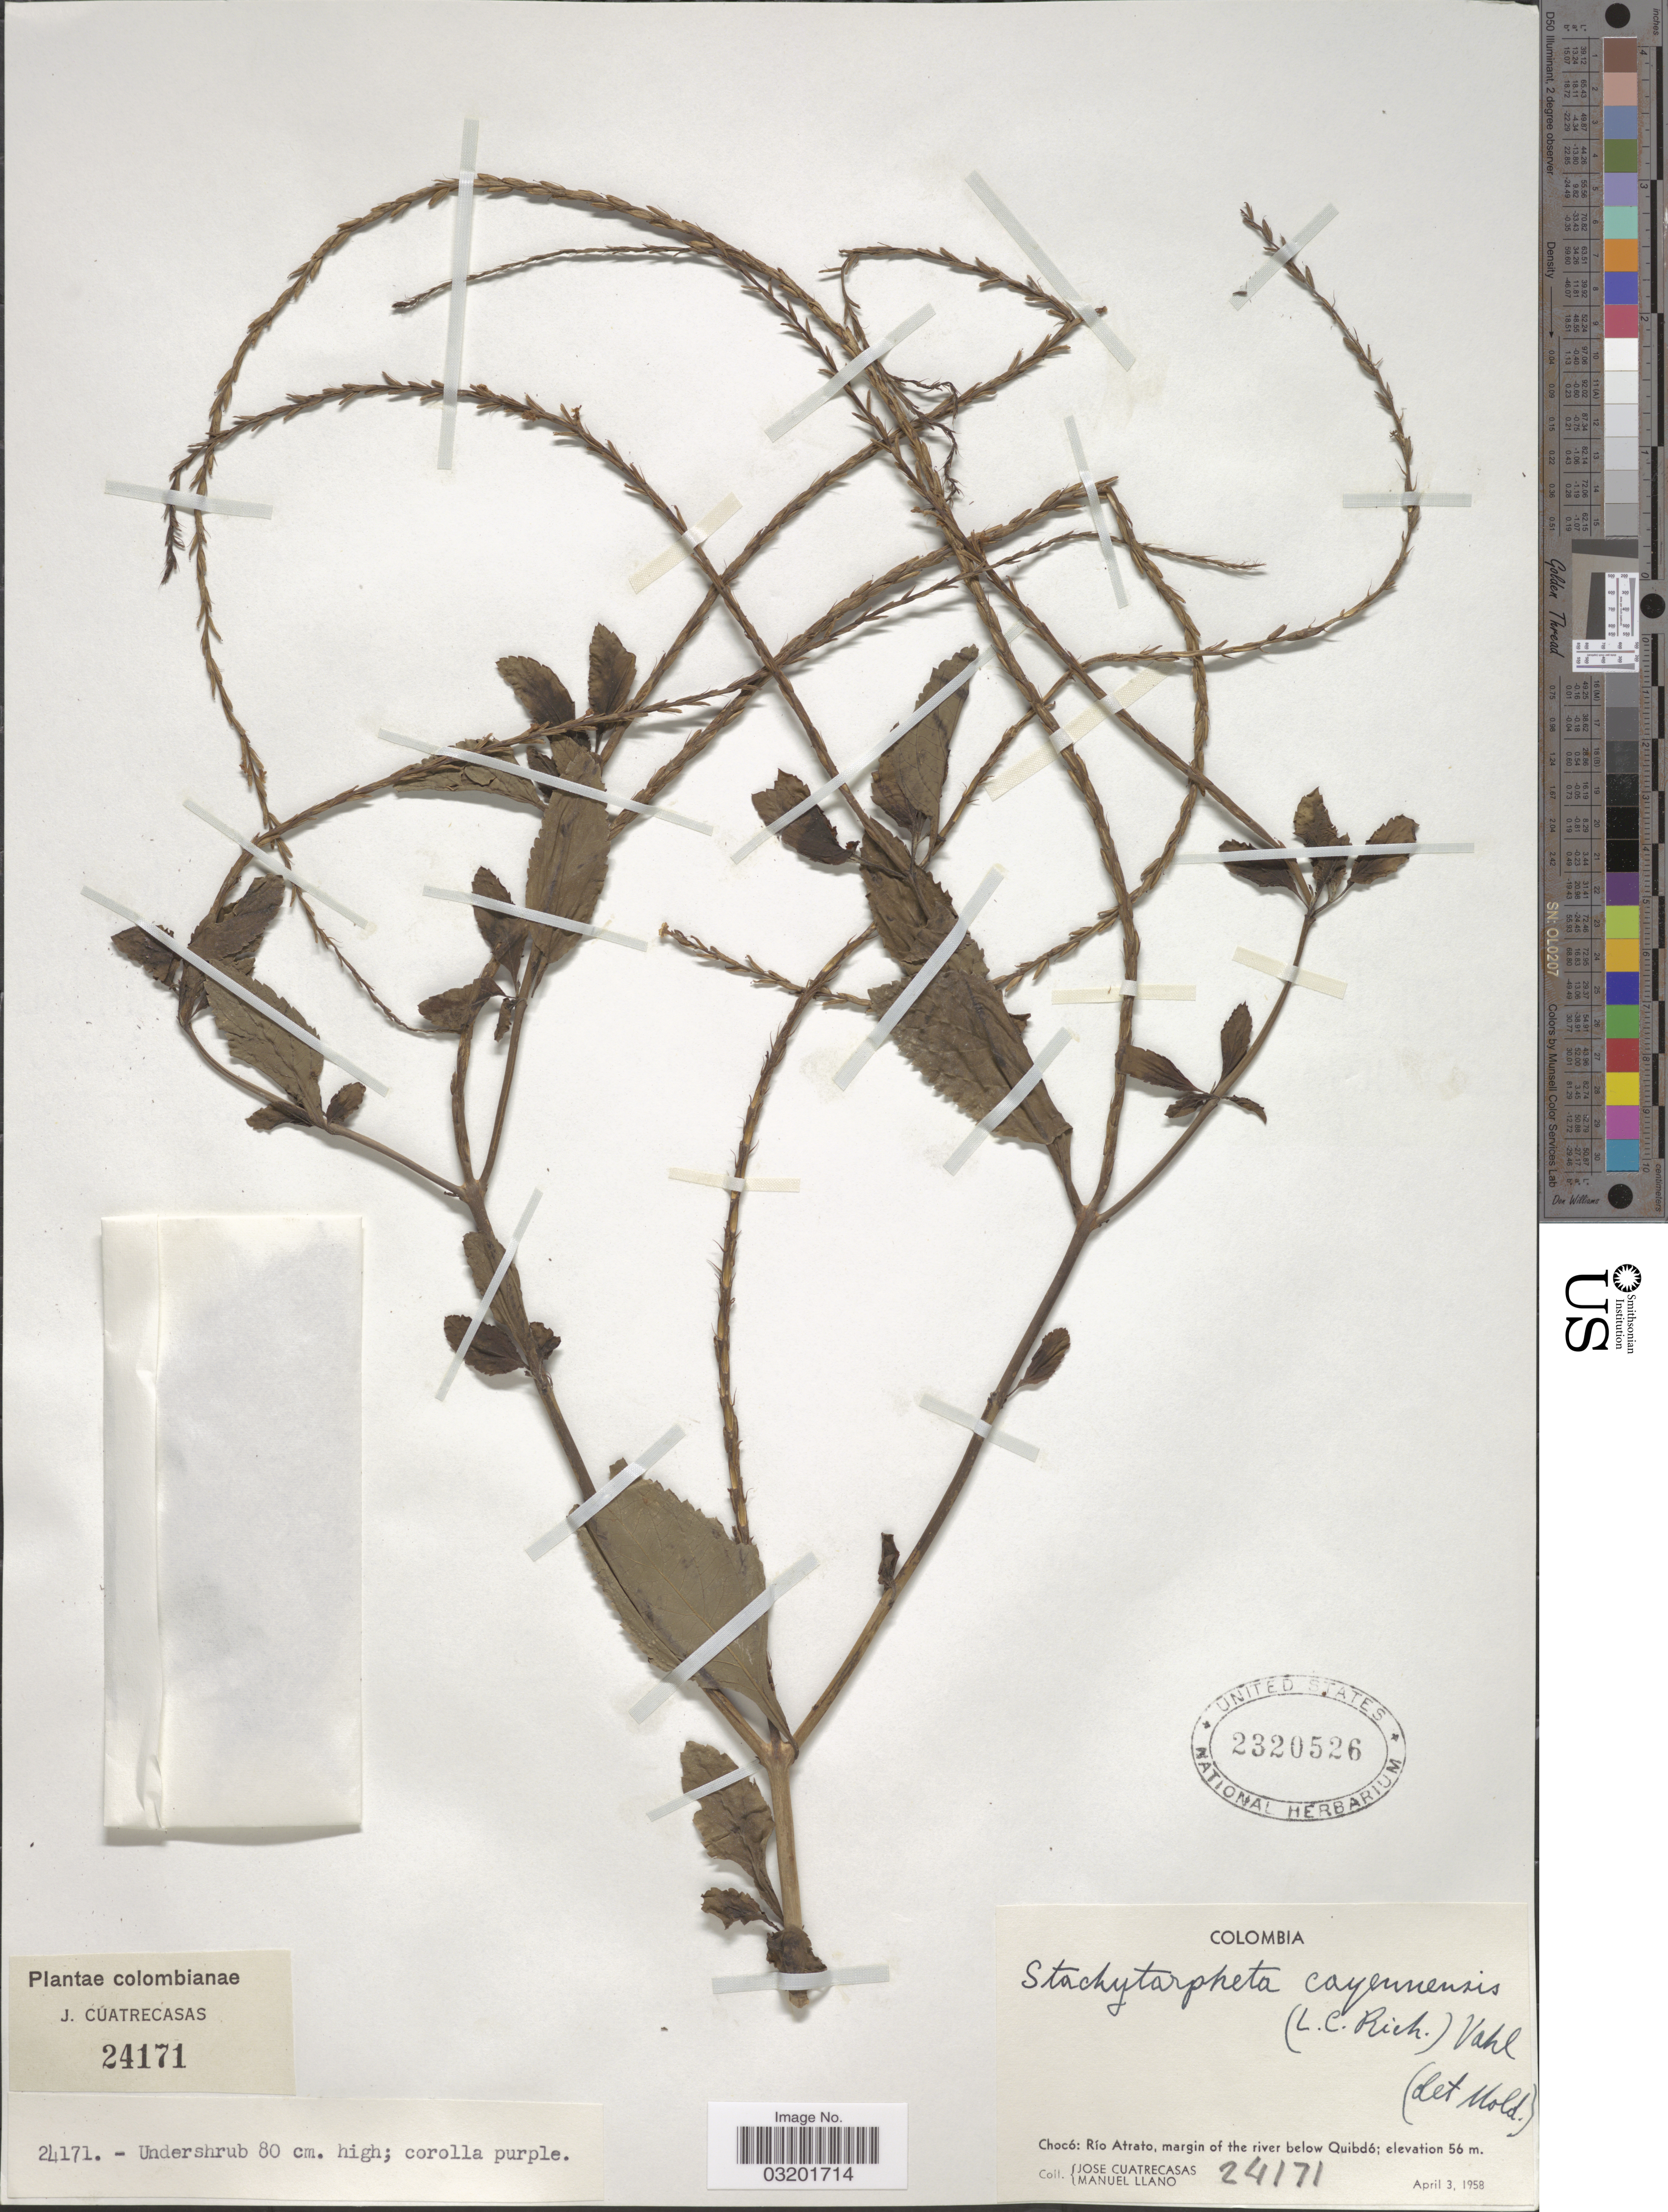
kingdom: Plantae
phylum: Tracheophyta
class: Magnoliopsida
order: Lamiales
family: Verbenaceae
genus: Stachytarpheta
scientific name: Stachytarpheta cayennensis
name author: (Rich.) Vahl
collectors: J. Cuatrecasas & M. Llano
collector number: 24171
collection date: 1958-04-03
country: Colombia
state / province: Chocó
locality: Rio Atrato, margin of the river below Quibdó.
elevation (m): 56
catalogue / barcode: US 2320526